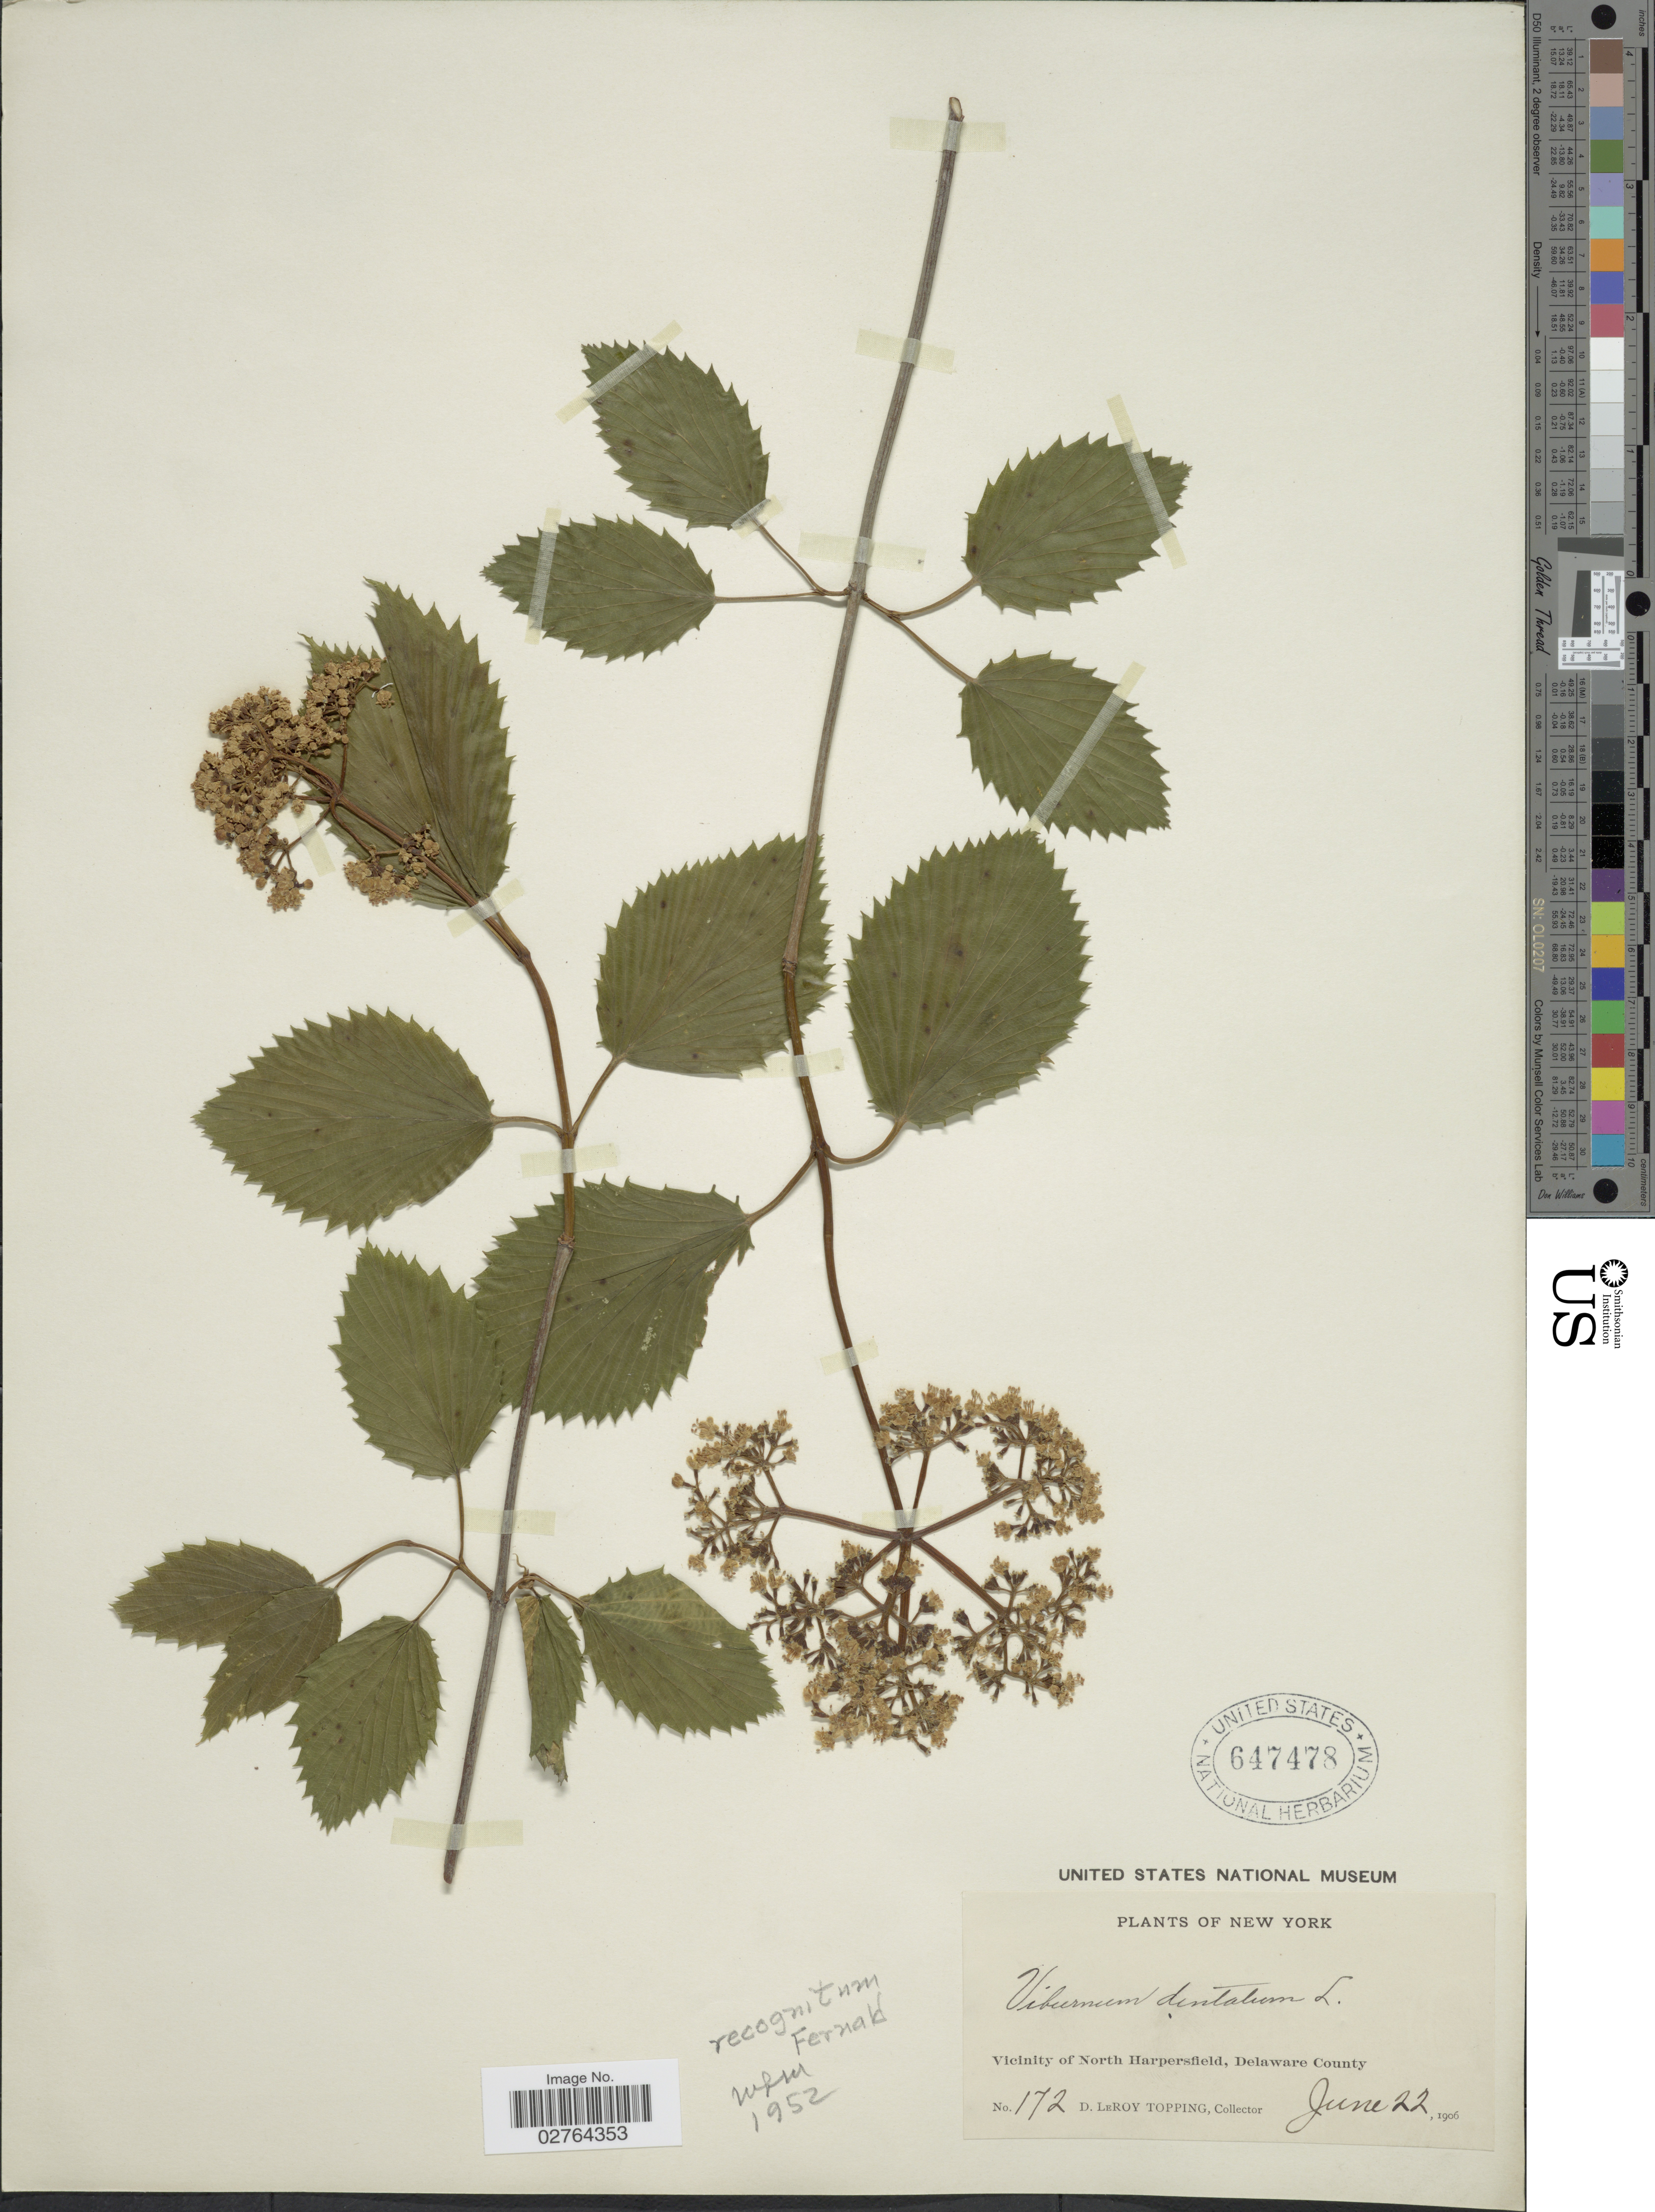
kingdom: Plantae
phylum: Tracheophyta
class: Magnoliopsida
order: Dipsacales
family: Viburnaceae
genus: Viburnum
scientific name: Viburnum recognitum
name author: Fernald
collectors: D. L. Topping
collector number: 172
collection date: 1906-06-22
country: United States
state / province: New York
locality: Vicinity of North Harpersfield, Delaware County.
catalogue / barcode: US 647478